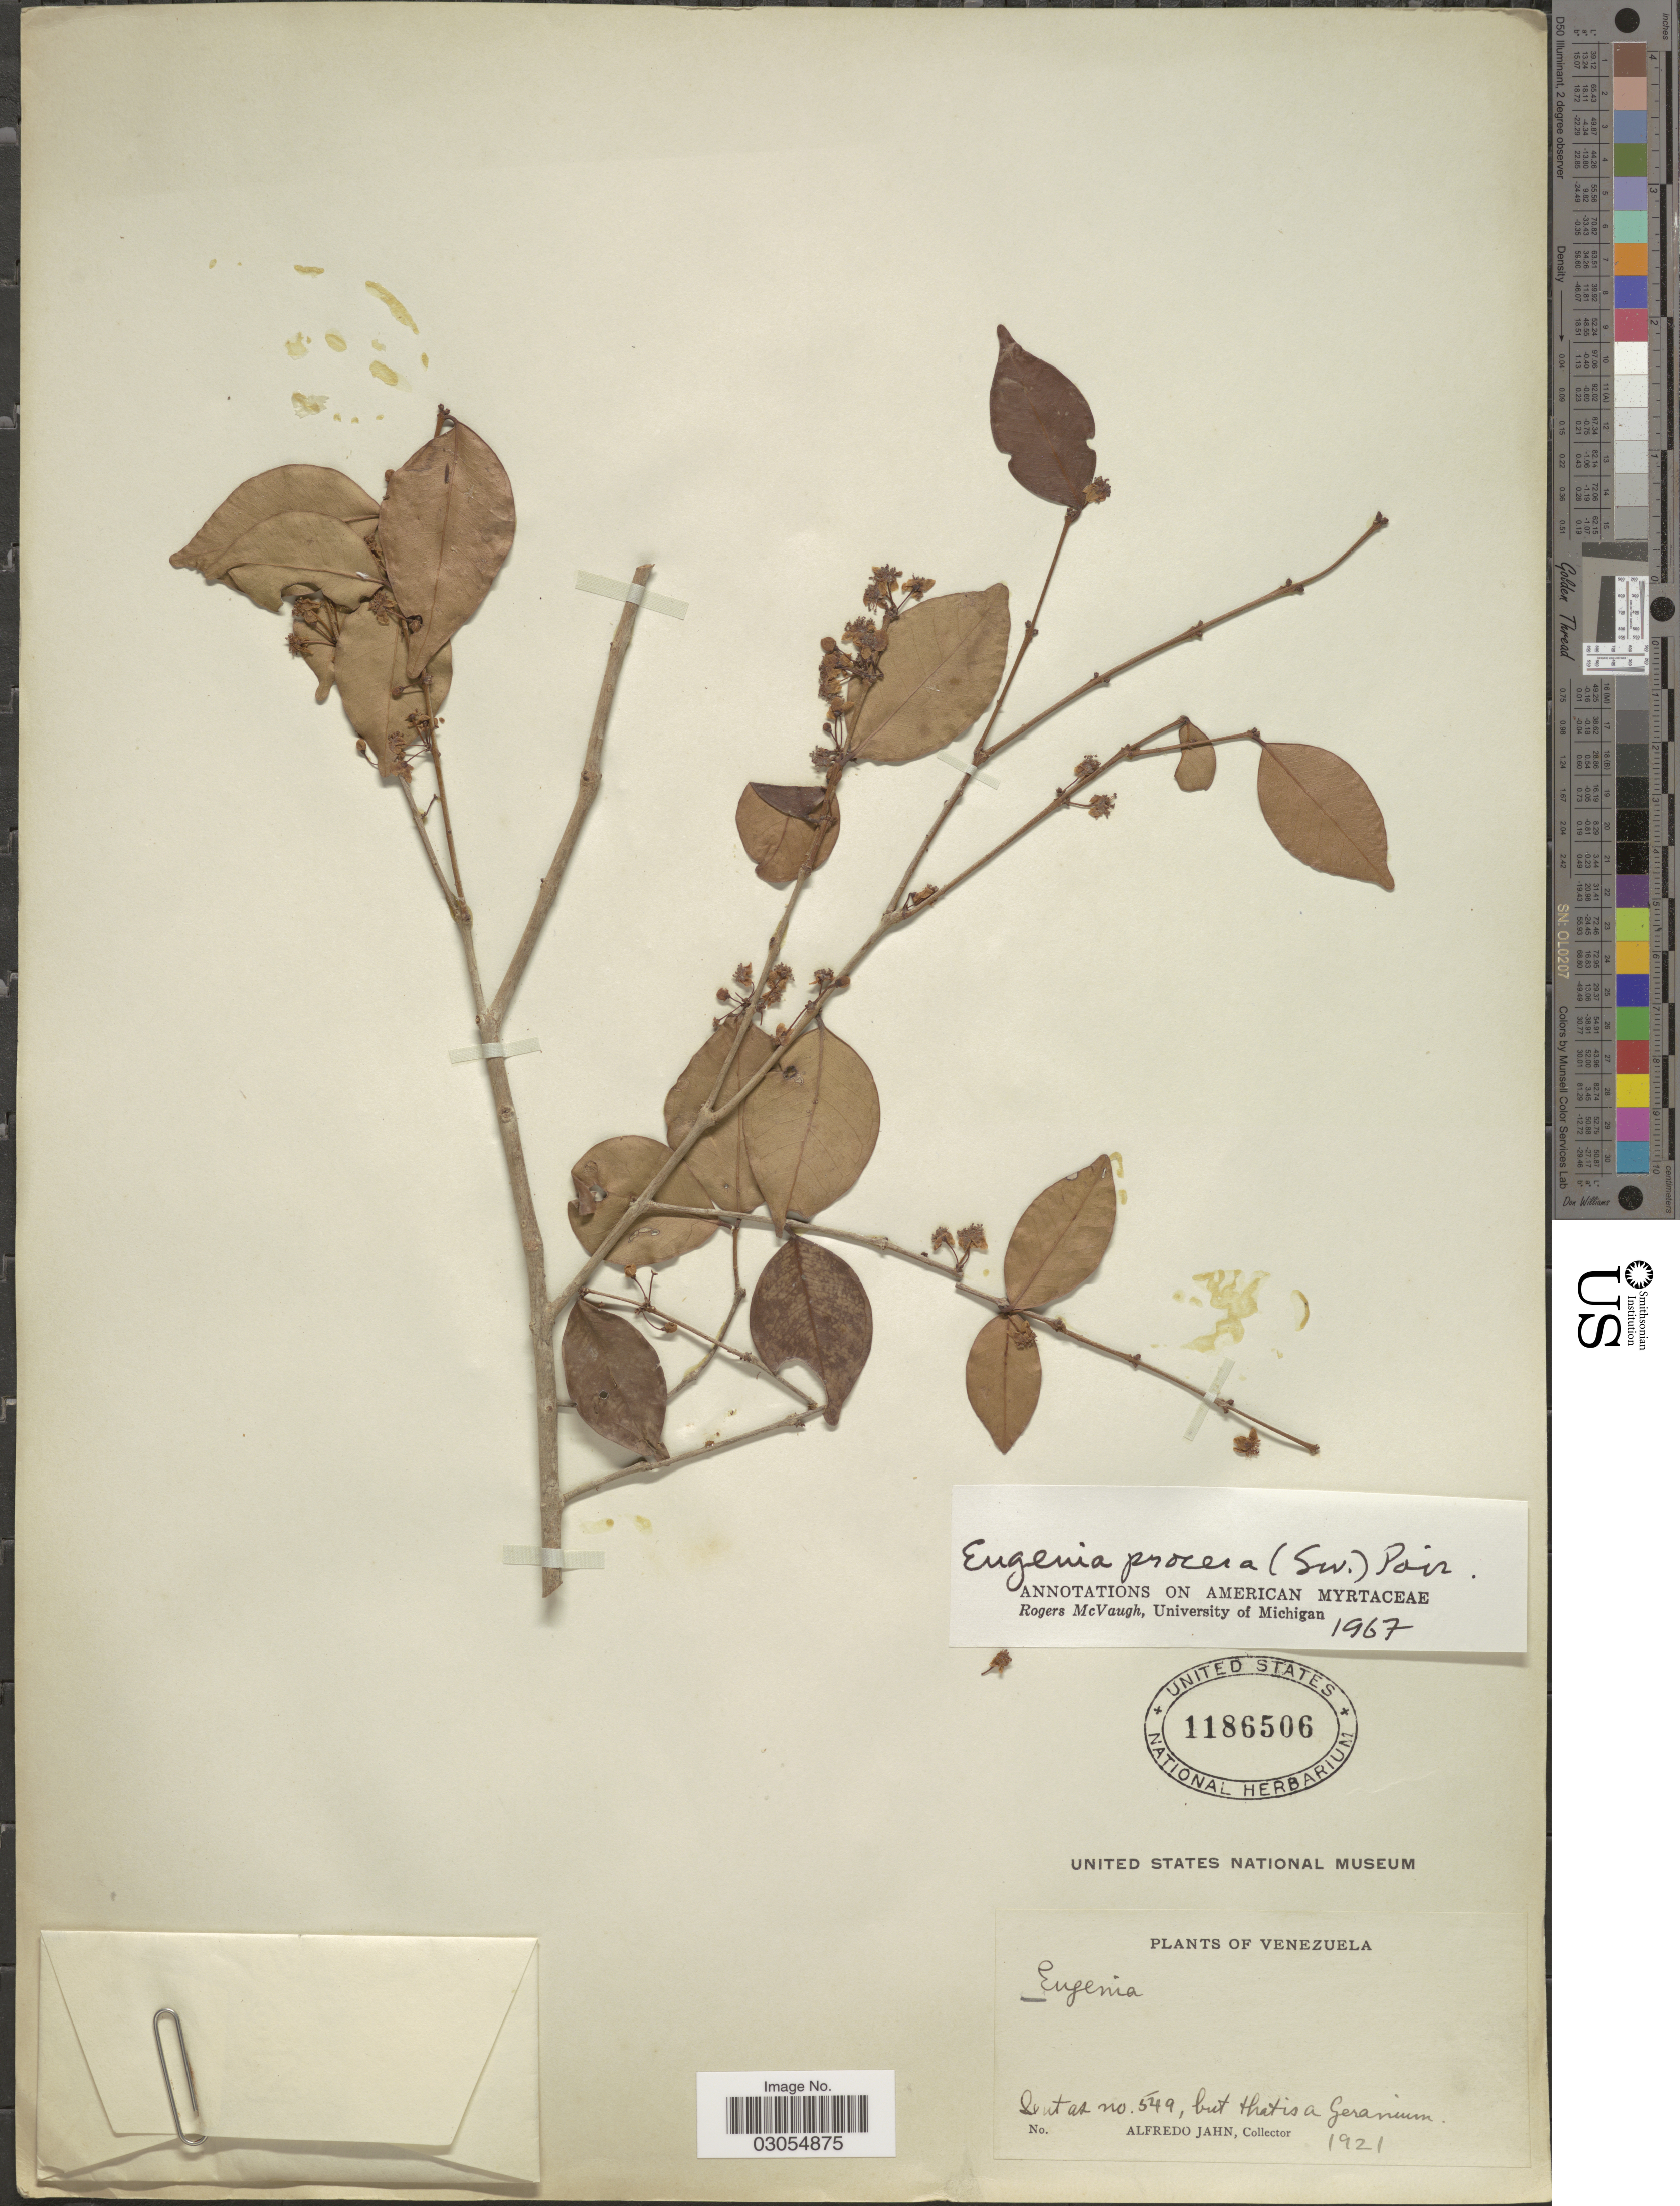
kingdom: Plantae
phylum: Tracheophyta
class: Magnoliopsida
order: Myrtales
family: Myrtaceae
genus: Eugenia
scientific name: Eugenia procera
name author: (Sw.) Poir.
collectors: A. Jahn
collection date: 1921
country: Venezuela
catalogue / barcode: US 1186506